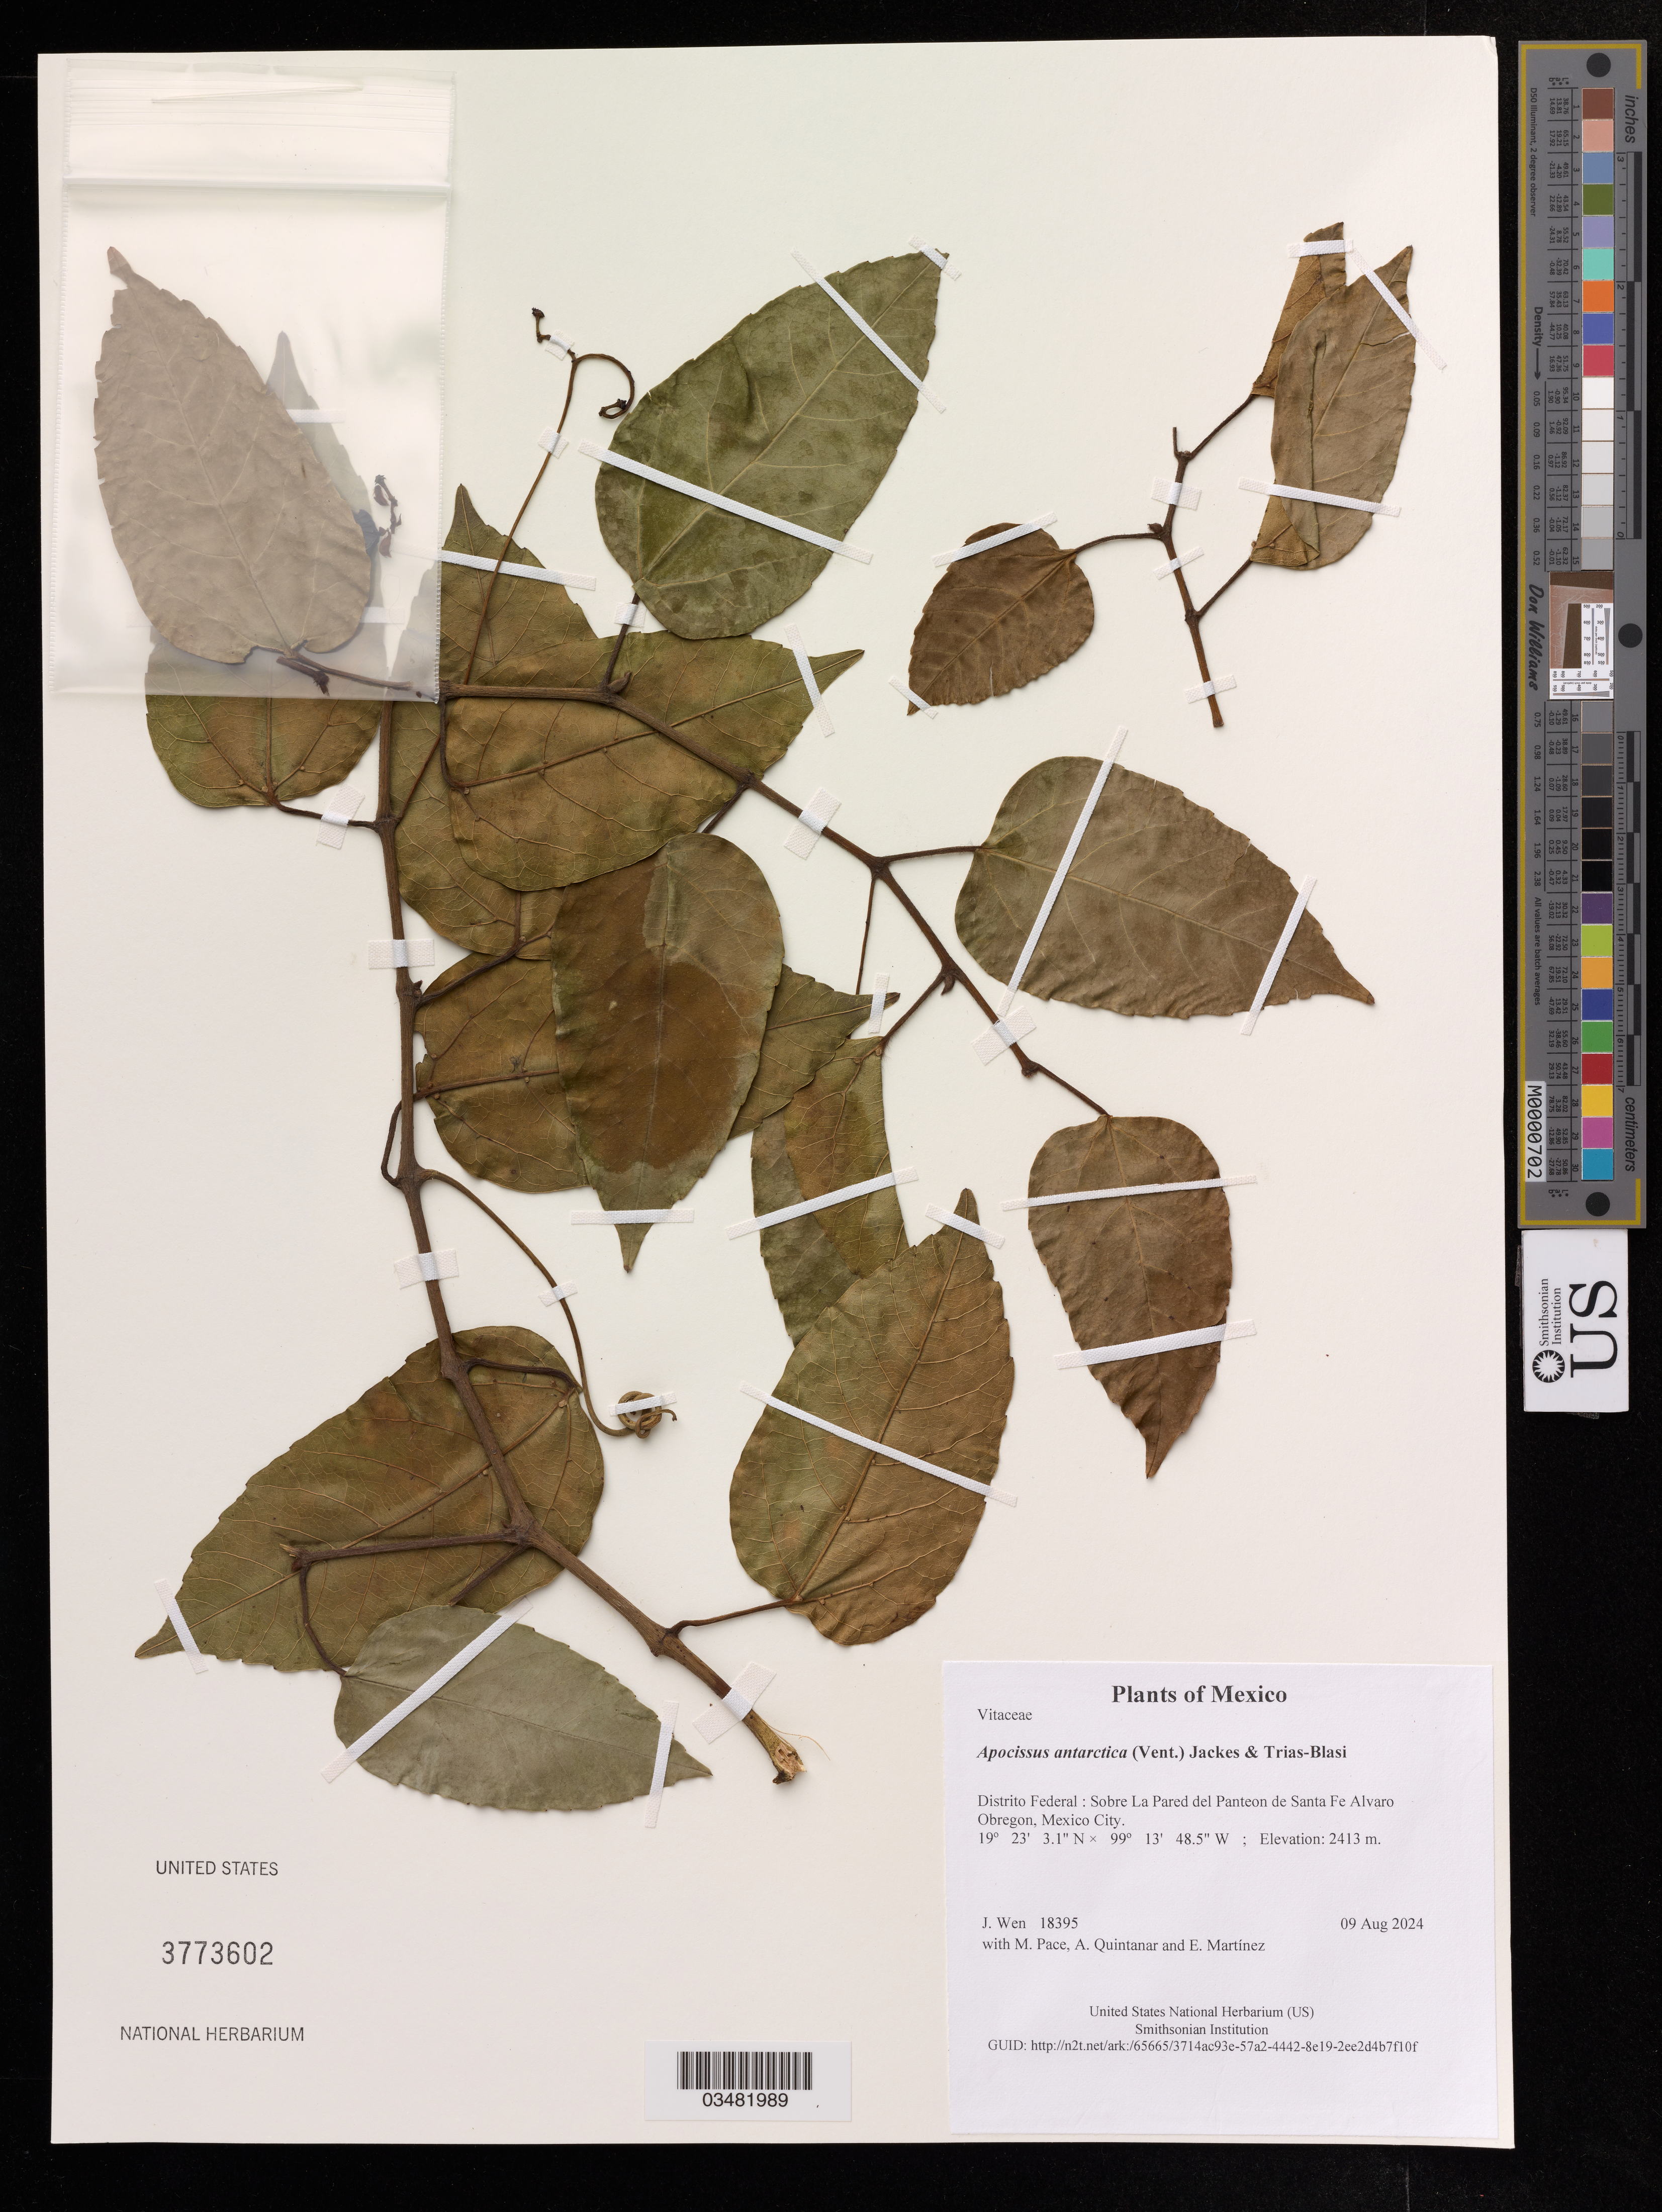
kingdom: Plantae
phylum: Tracheophyta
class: Magnoliopsida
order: Vitales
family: Vitaceae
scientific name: Apocissus antarctica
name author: (Vent.) Jackes & Trias-Blasi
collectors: J. Wen, M. Pace, A. Quintanar & E. Martinez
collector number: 18395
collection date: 2024-08-09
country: Mexico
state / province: Distrito Federal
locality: Sobre La Pared del Panteon de Santa Fe Alvaro Obregon, Mexico City.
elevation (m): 2413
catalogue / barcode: US 3773602